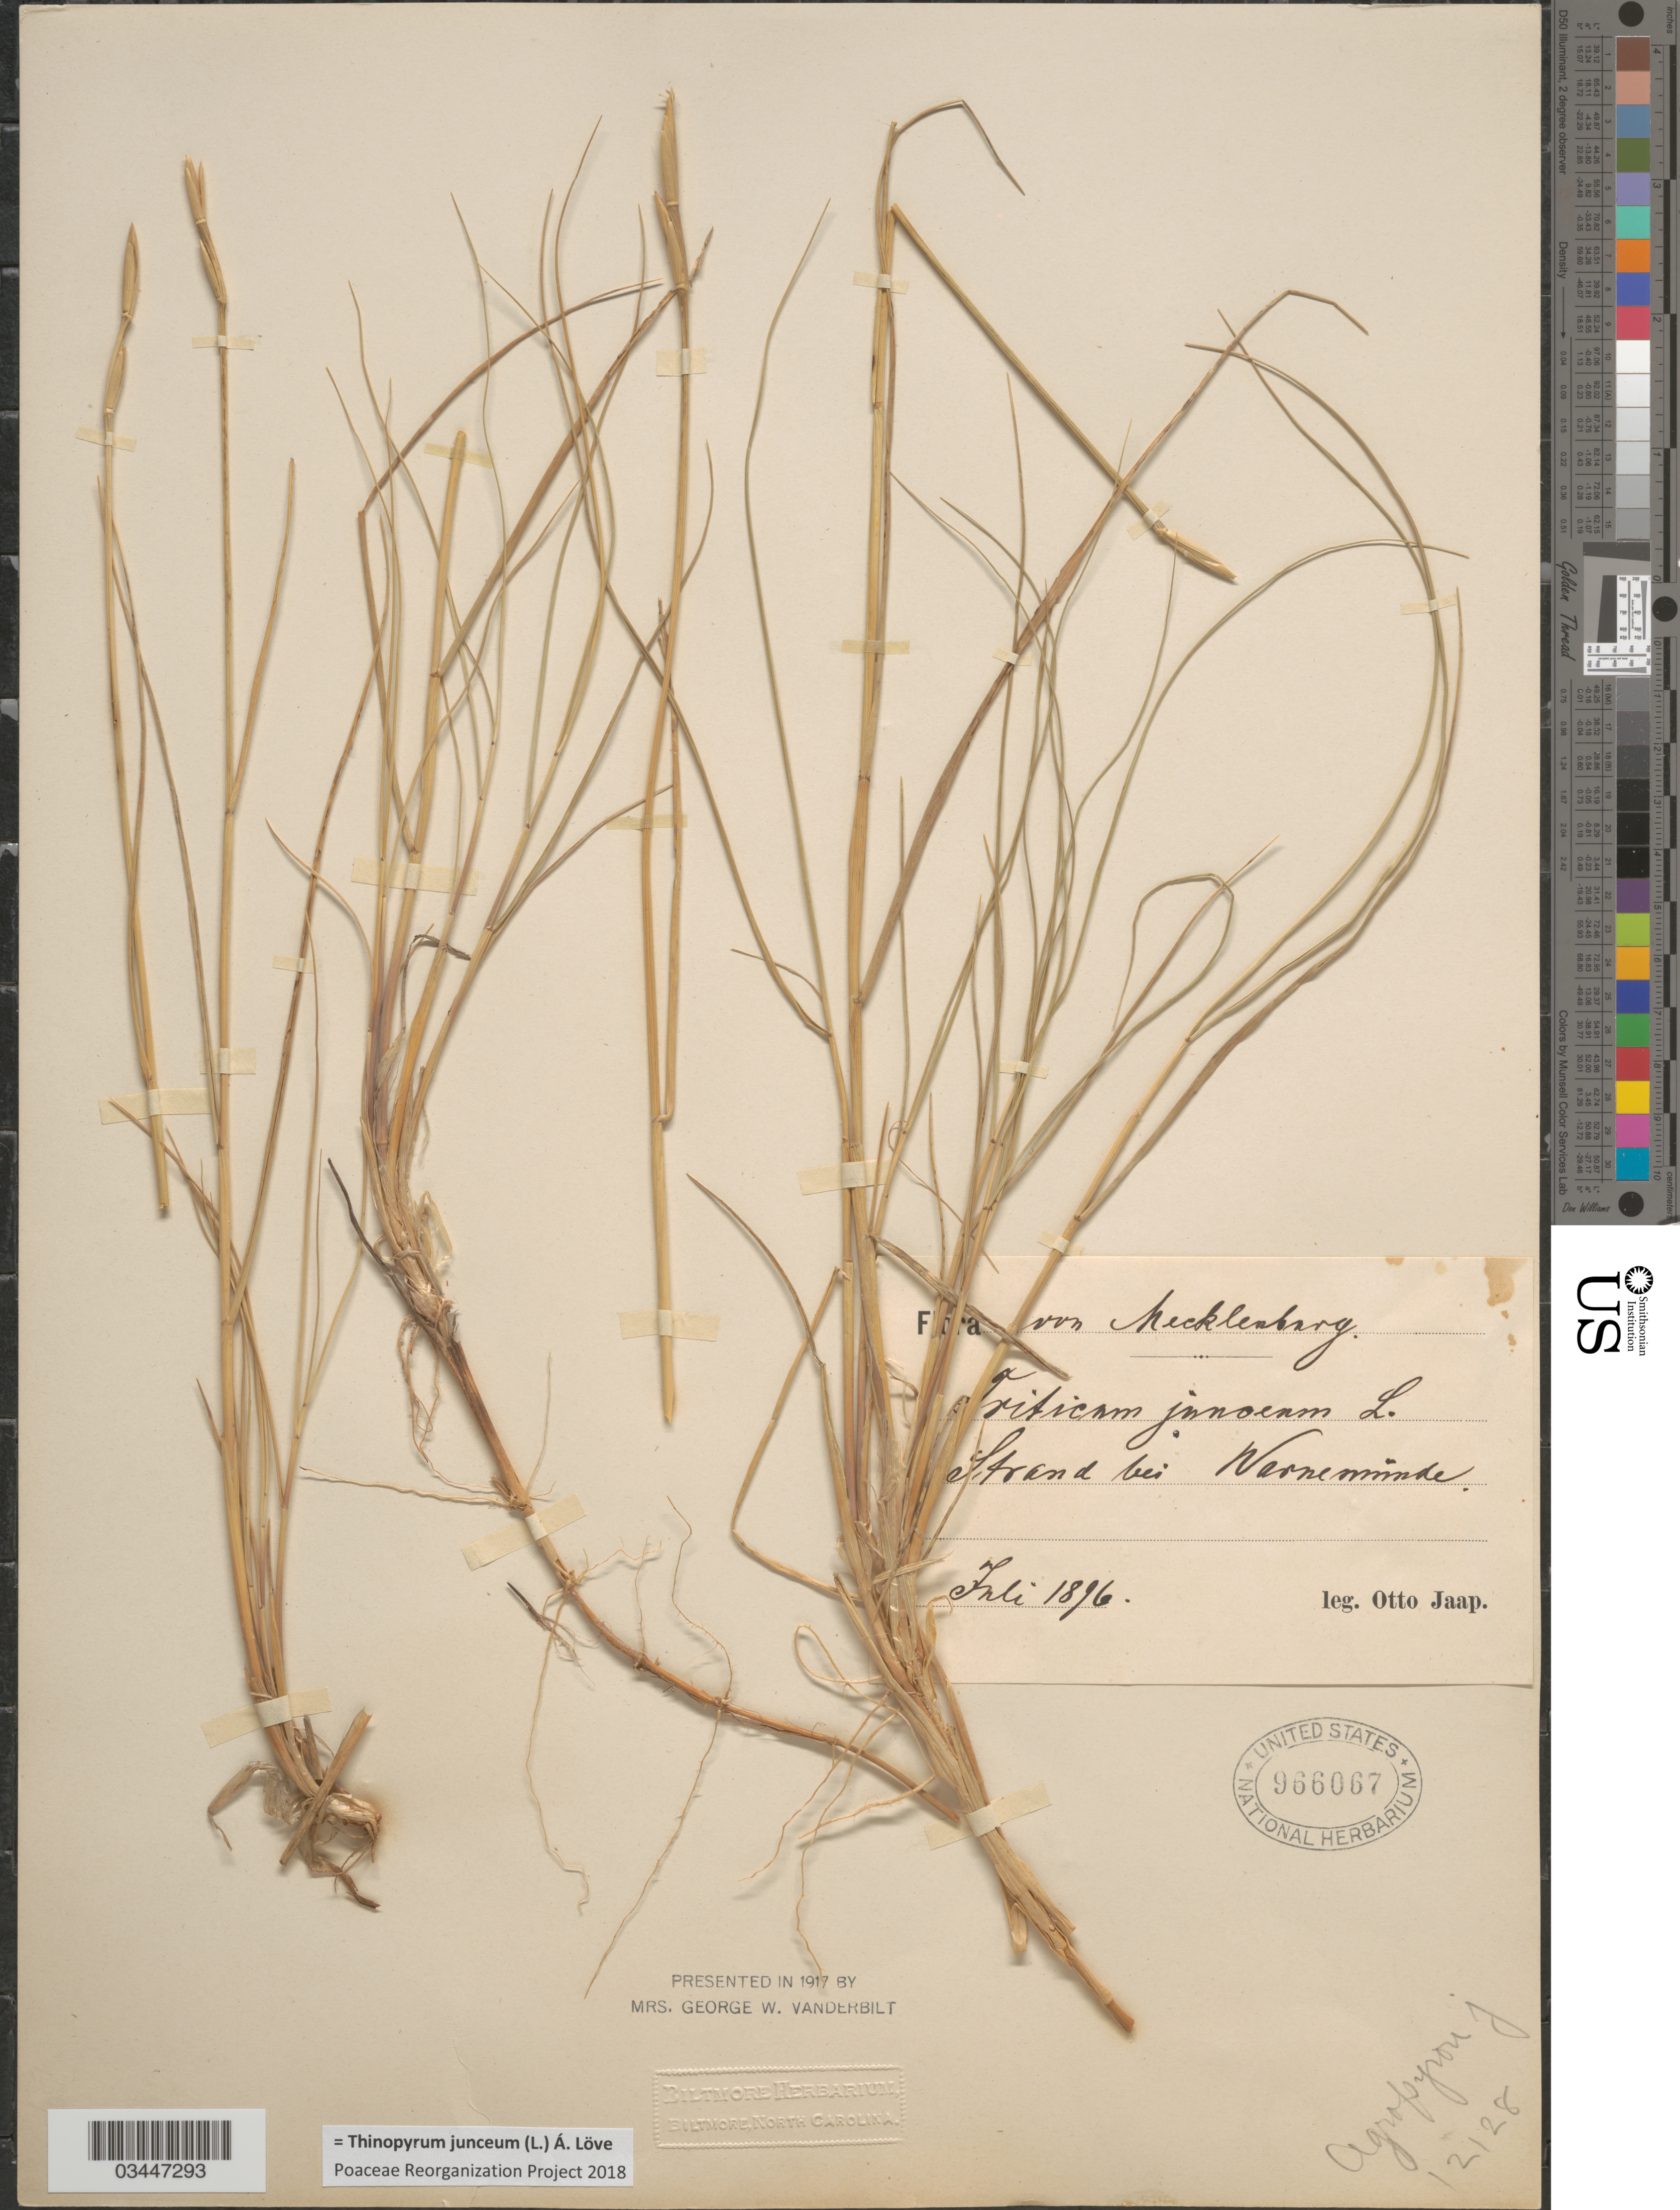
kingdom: Plantae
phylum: Tracheophyta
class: Liliopsida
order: Poales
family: Poaceae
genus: Thinopyrum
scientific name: Thinopyrum junceum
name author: (L.) Á. Löve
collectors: O. Jaap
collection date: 1896-07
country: Germany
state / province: Mecklenburg-Vorpommern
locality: Mecklenburg. Strand bei Warnemünde.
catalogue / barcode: US 966067